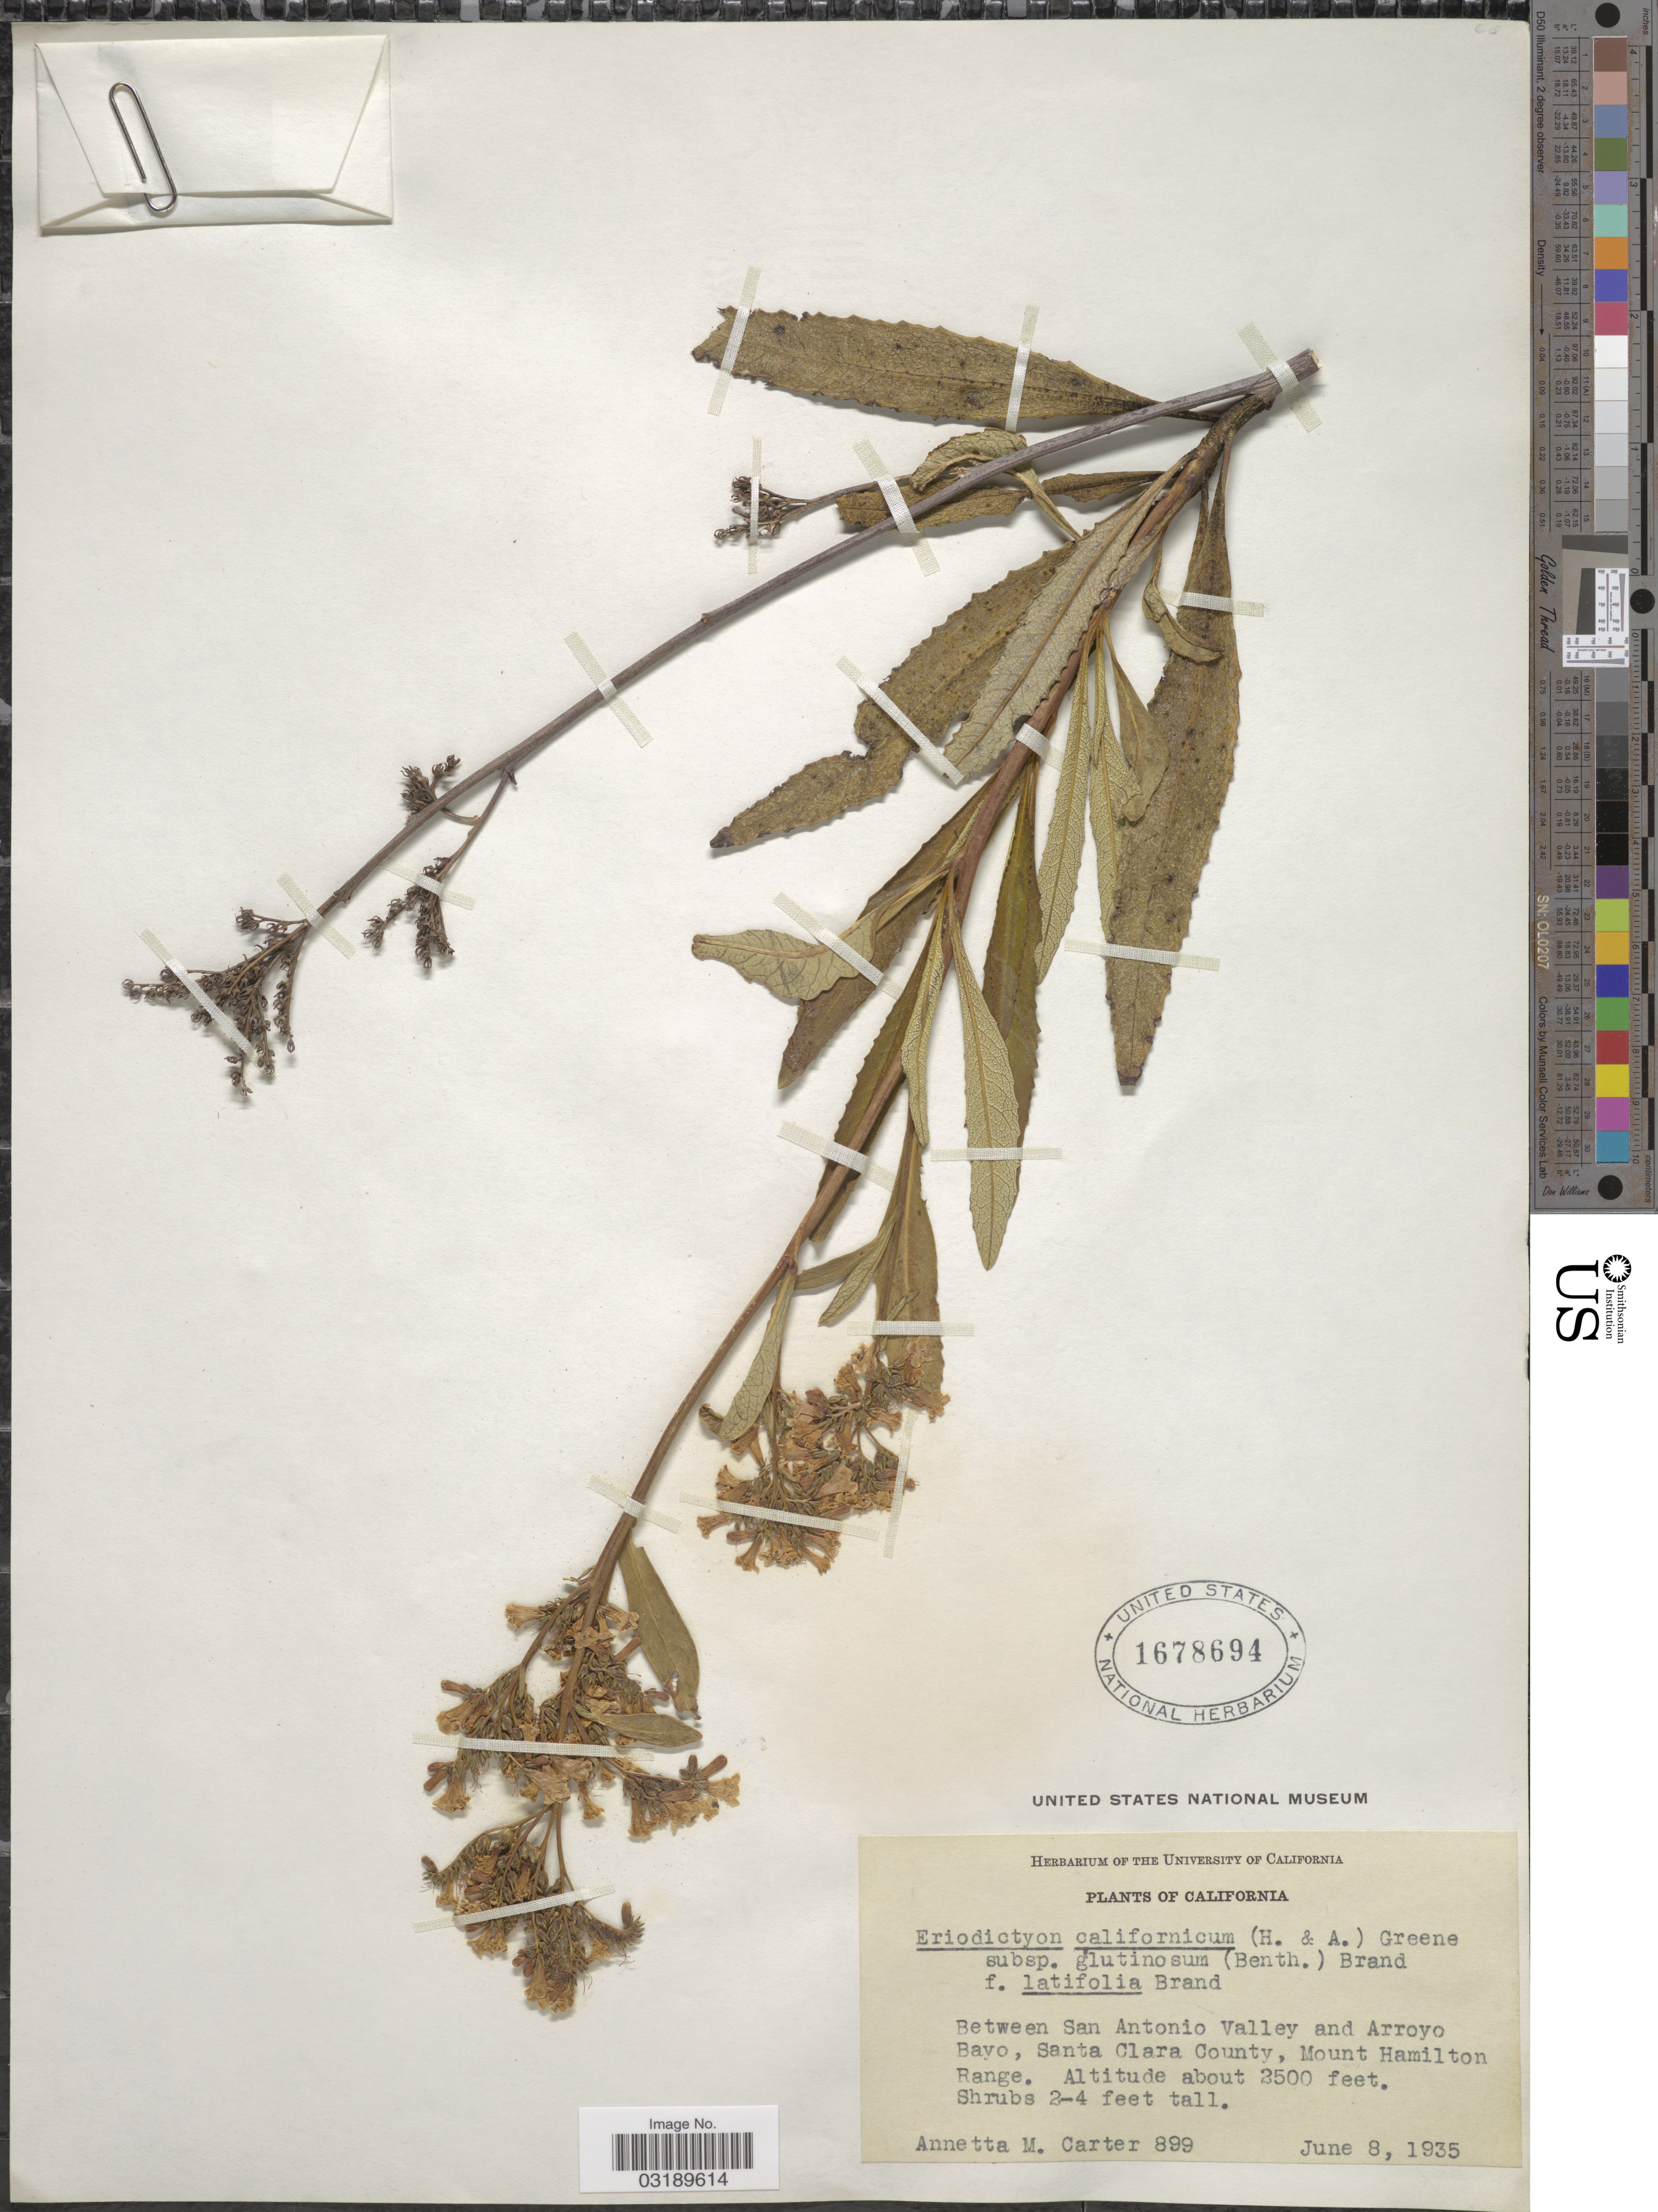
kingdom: Plantae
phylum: Tracheophyta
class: Magnoliopsida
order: Boraginales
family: Namaceae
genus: Eriodictyon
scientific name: Eriodictyon californicum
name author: (Hook. & Arn.) Torr.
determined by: Rogers, Z. S.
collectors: A. M. Carter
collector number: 899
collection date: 1935-06-08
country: United States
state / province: California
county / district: Santa Clara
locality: Between San Antonio Valley and Arroyo Bayo, Santa Clara County, Mount Hamilton Range.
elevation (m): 762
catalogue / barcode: US 1678694